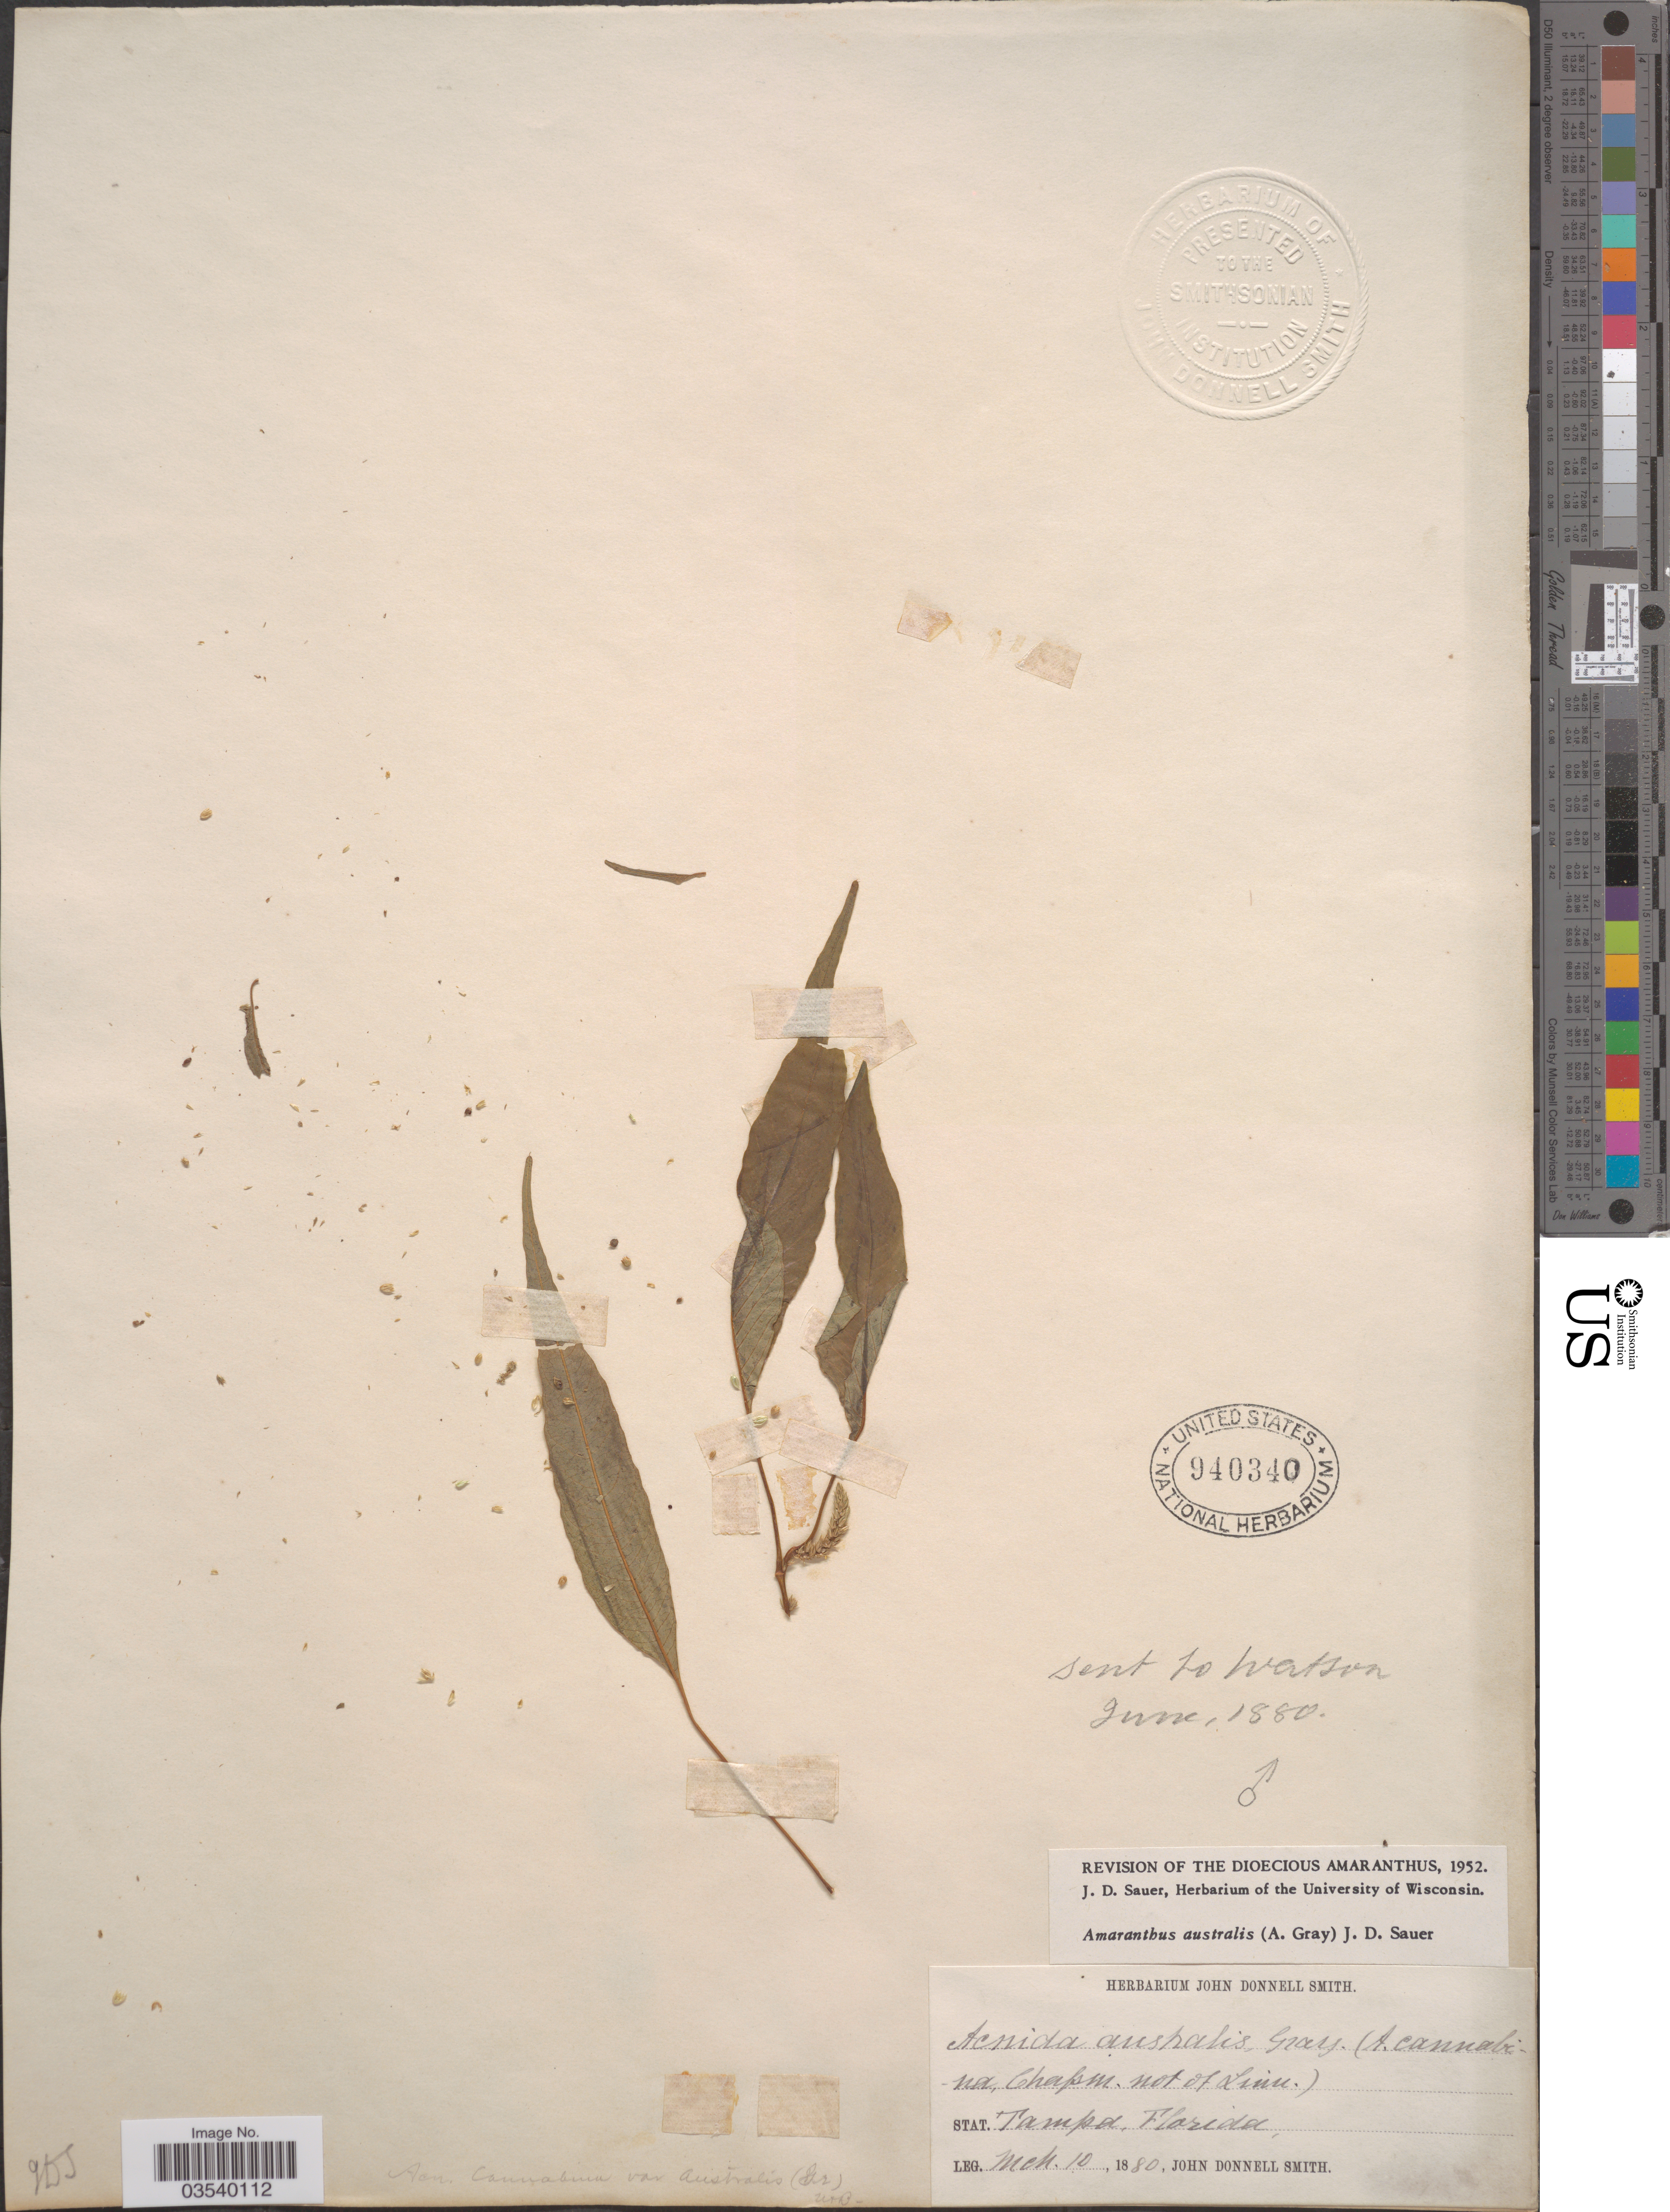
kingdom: Plantae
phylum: Tracheophyta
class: Magnoliopsida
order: Caryophyllales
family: Amaranthaceae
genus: Amaranthus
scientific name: Amaranthus australis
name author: (A. Gray) J.D. Sauer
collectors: J. Donnell Smith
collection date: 1880-03-10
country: United States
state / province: Florida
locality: Stat. Tampa.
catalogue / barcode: US 940340